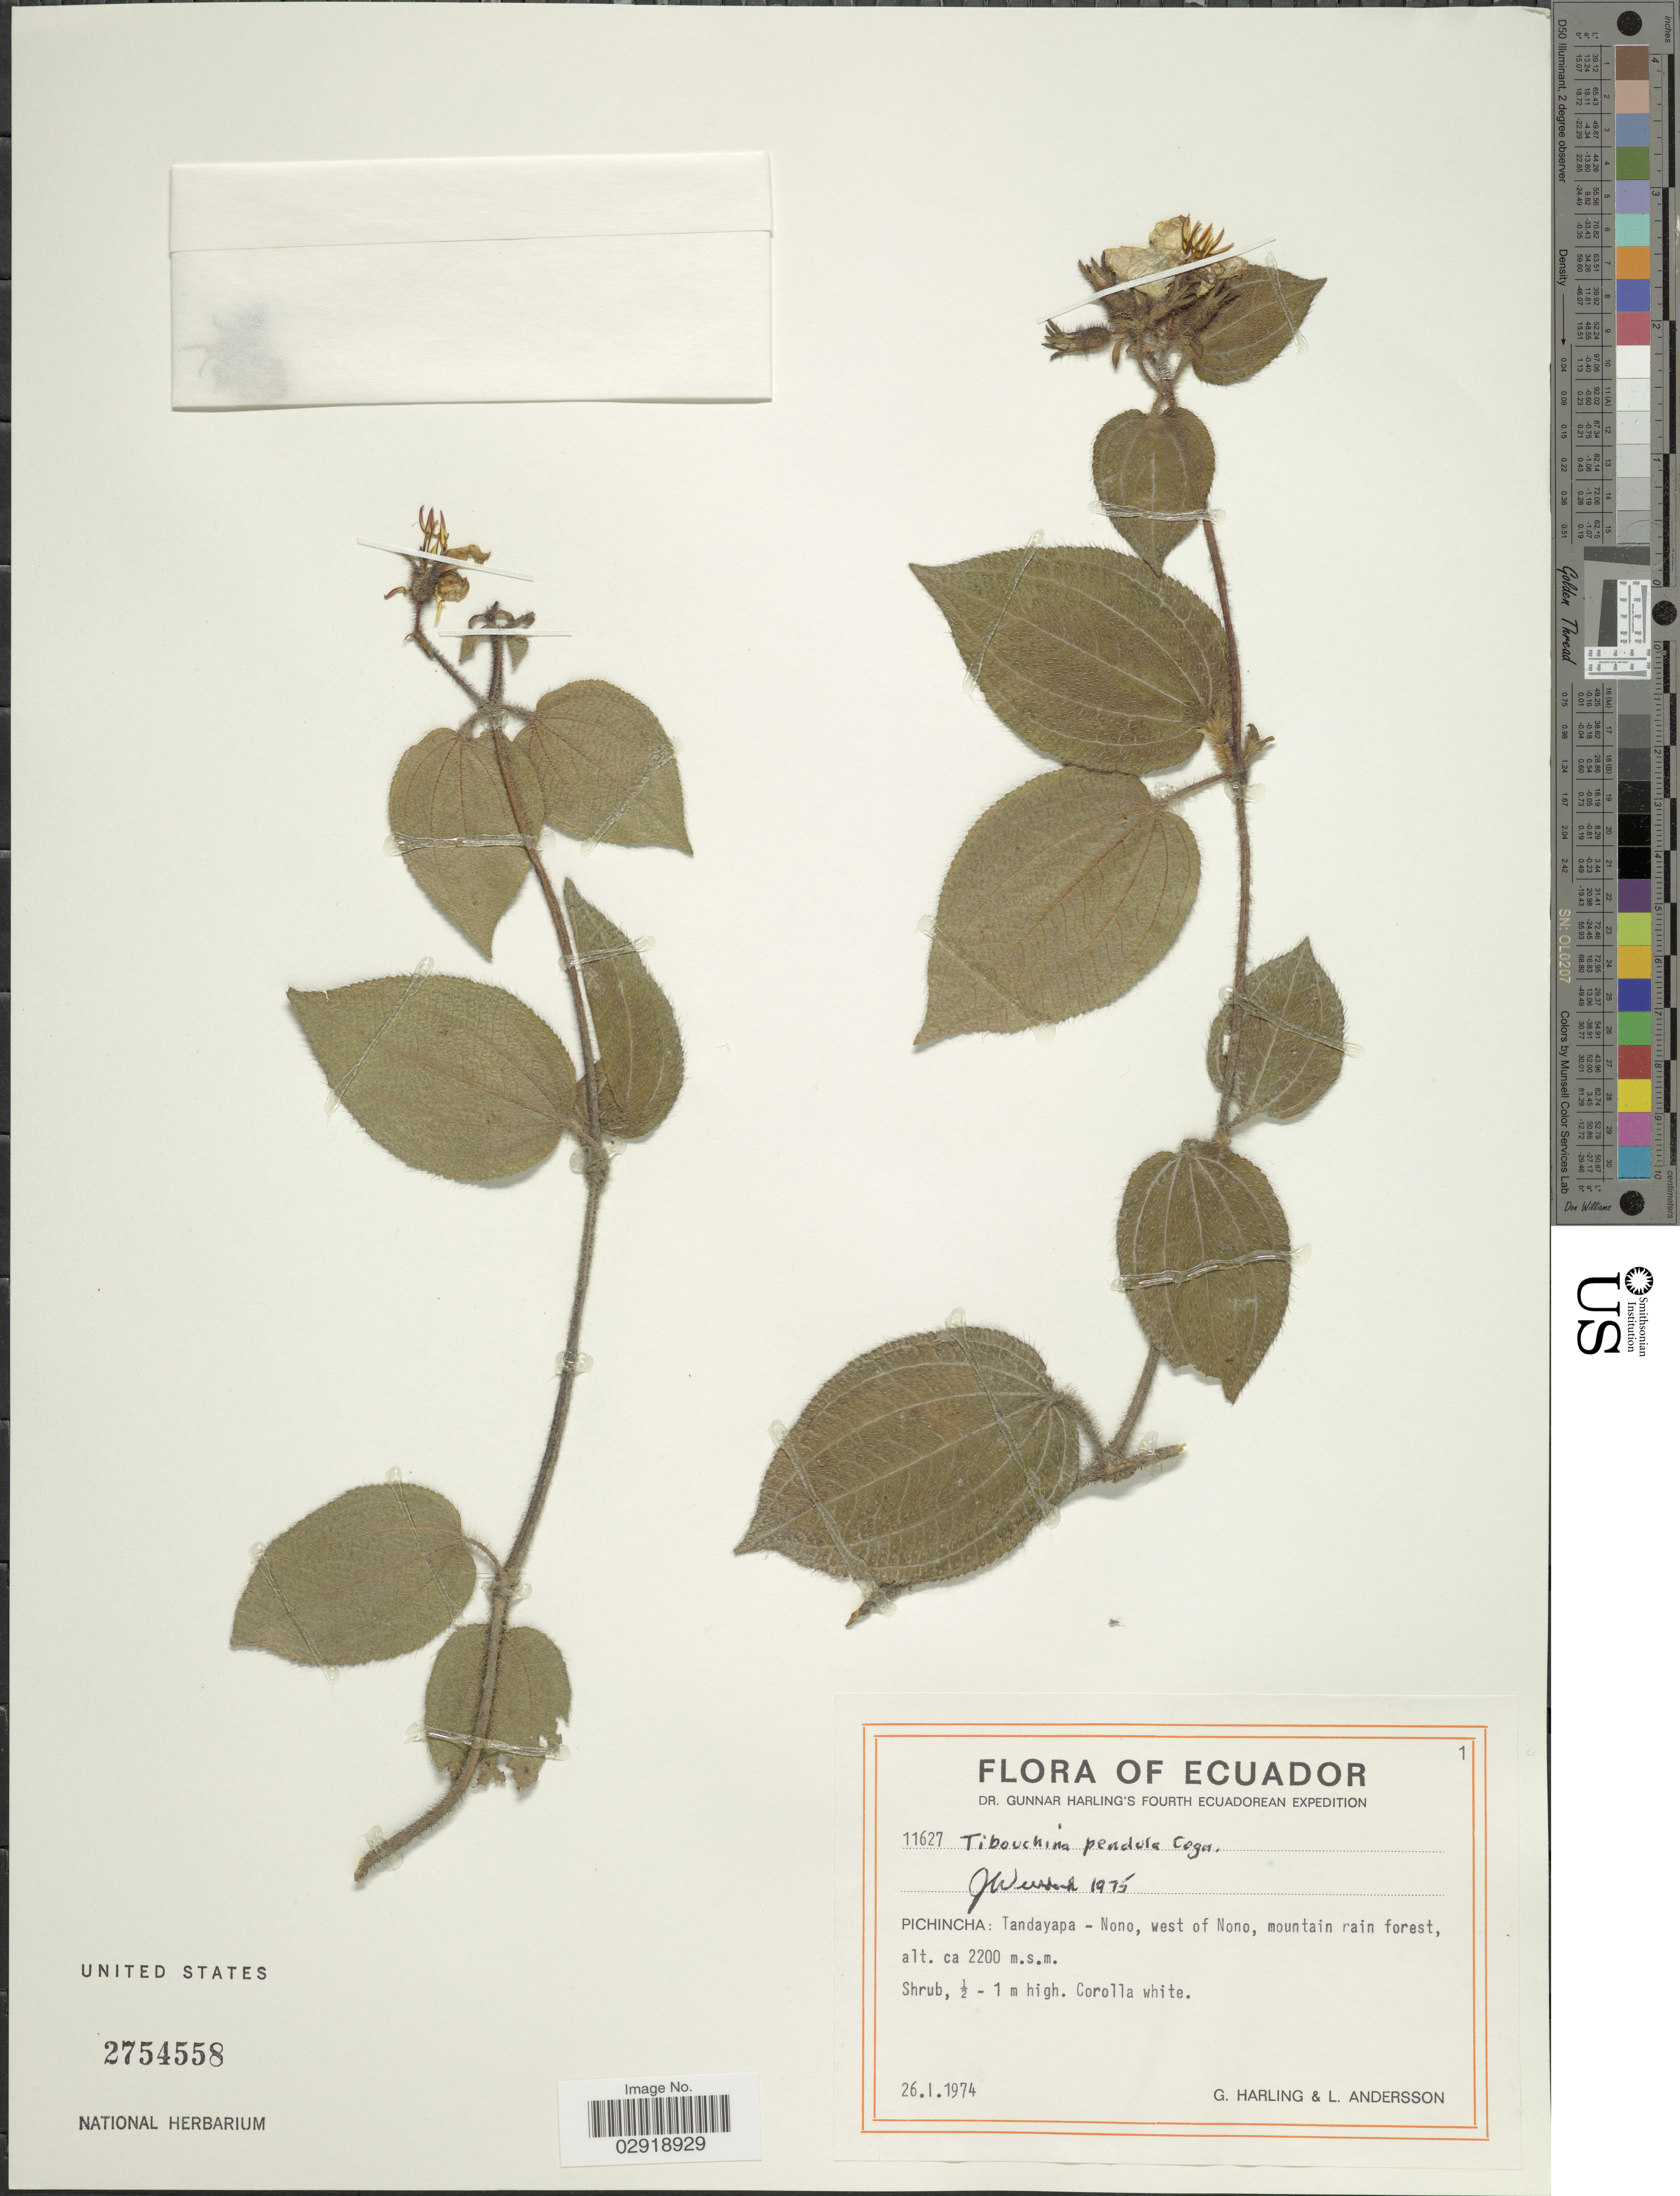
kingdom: Plantae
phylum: Tracheophyta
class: Magnoliopsida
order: Myrtales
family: Melastomataceae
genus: Chaetogastra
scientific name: Chaetogastra pendula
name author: (Cogn.) P.J.F. Guim. & Michelang.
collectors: G. Harling & L. Andersson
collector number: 11627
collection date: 1974-01-26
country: Ecuador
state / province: Pichincha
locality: Tandayapa - Nono, west of Nono, mountain rain forest.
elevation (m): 2200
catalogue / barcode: US 2754558